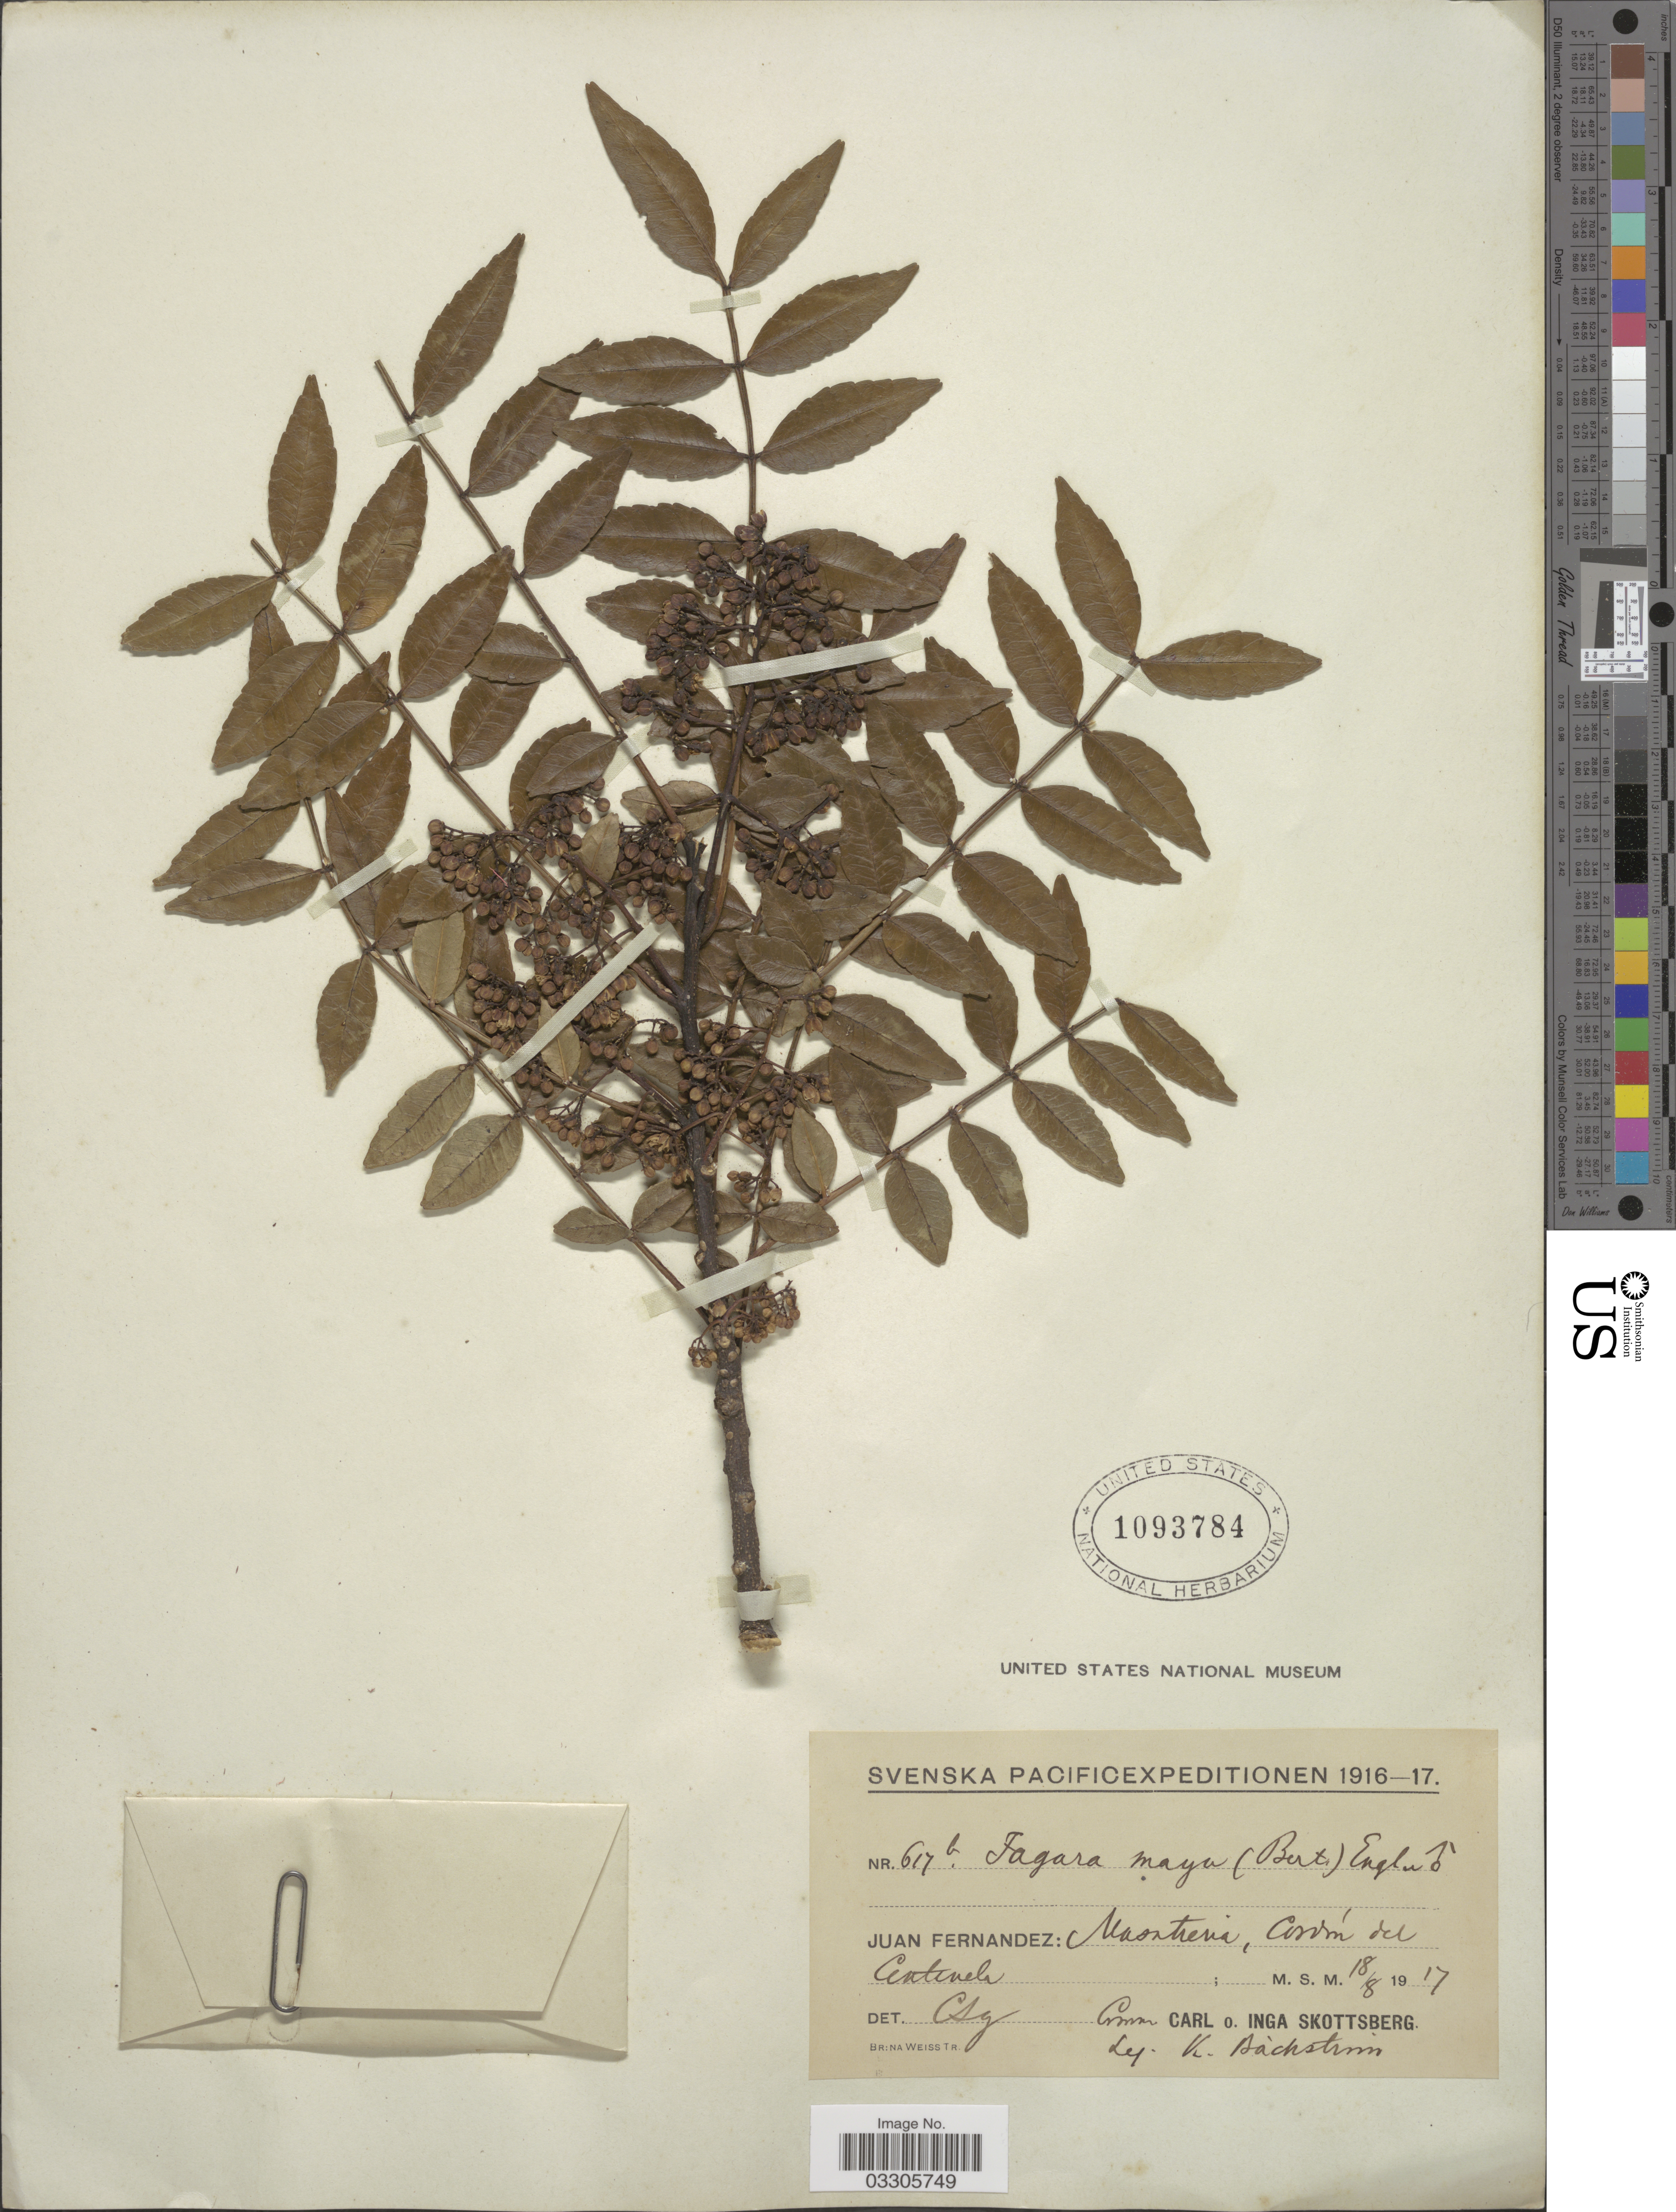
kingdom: Plantae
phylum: Tracheophyta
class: Magnoliopsida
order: Sapindales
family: Rutaceae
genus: Zanthoxylum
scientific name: Zanthoxylum mayu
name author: Bertero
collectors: K. Bachstrom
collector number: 617b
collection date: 1917-08-18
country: Chile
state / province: Valparaíso (V)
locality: Juan Fernandez, Masatierra, Cordón del Centinela.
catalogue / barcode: US 1093784